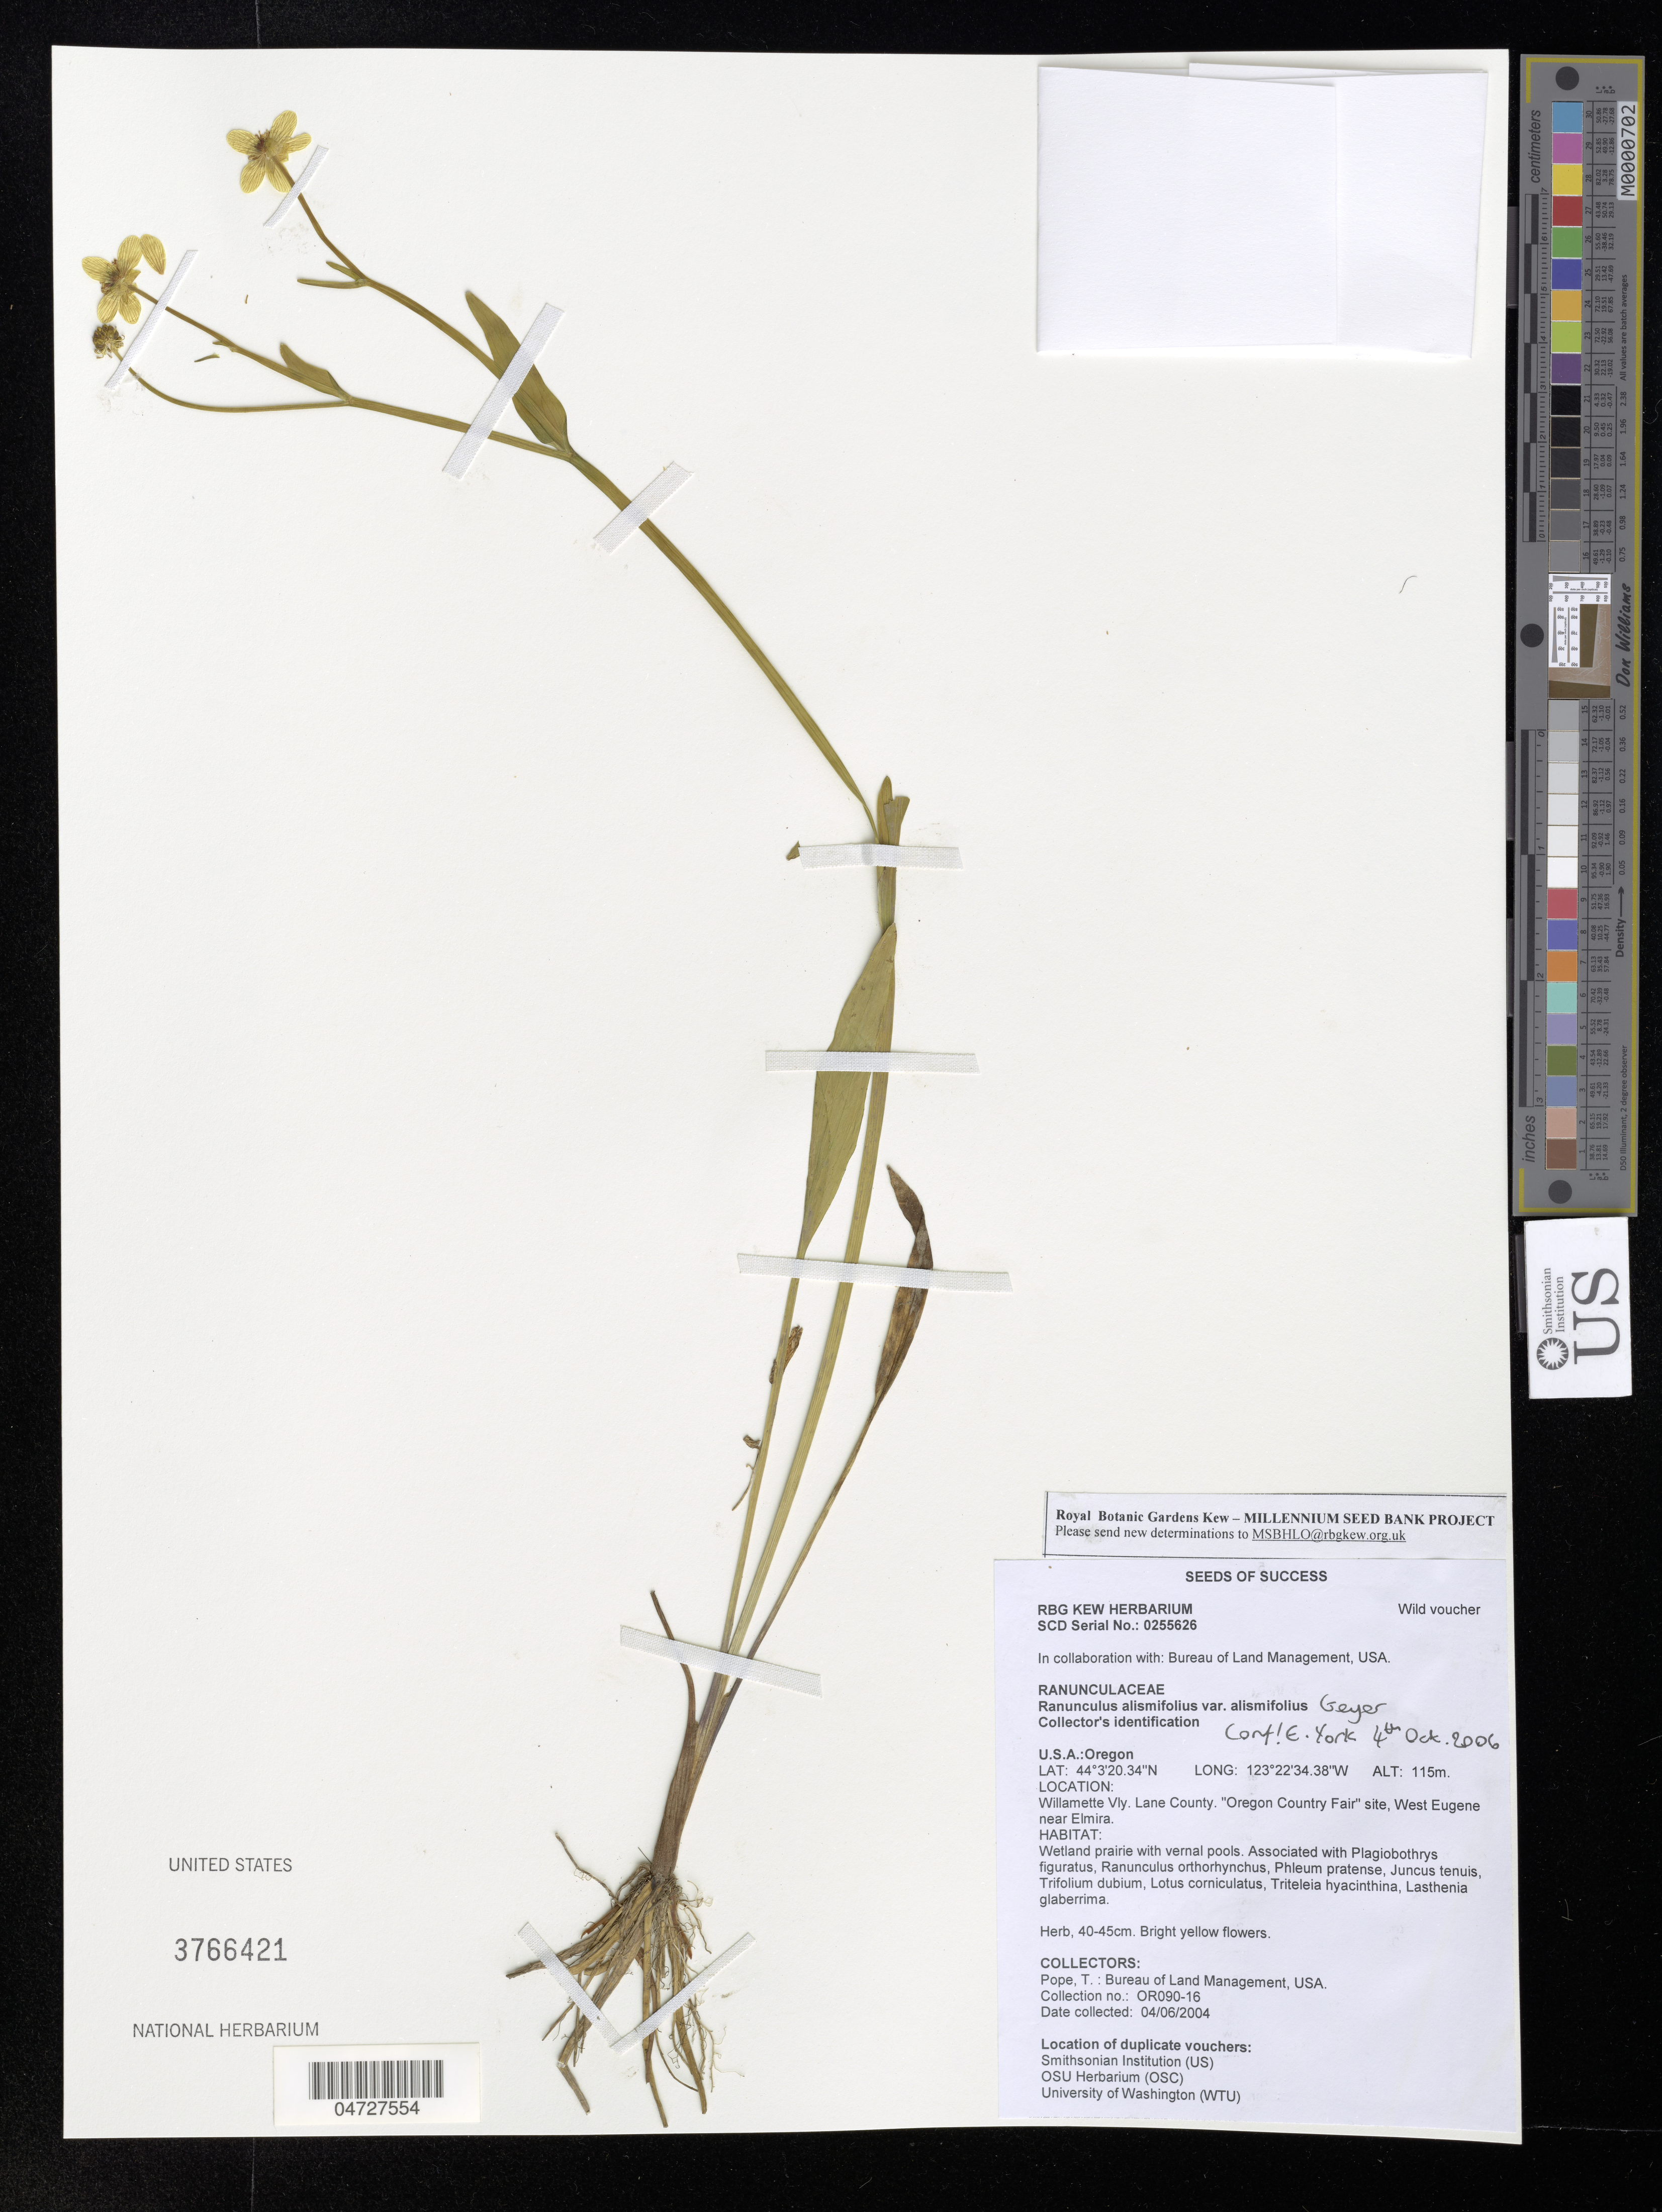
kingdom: Plantae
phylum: Tracheophyta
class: Magnoliopsida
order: Ranunculales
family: Ranunculaceae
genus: Ranunculus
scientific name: Ranunculus alismifolius var. alismifolius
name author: Geyer ex Benth.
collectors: T. Pope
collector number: OR090-16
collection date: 2004-06-04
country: United States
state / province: Oregon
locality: Willamette Vly. Lane County. "Oregon Country Fair" site, West Eugene near Elmira.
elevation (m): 115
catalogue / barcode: US 3766421